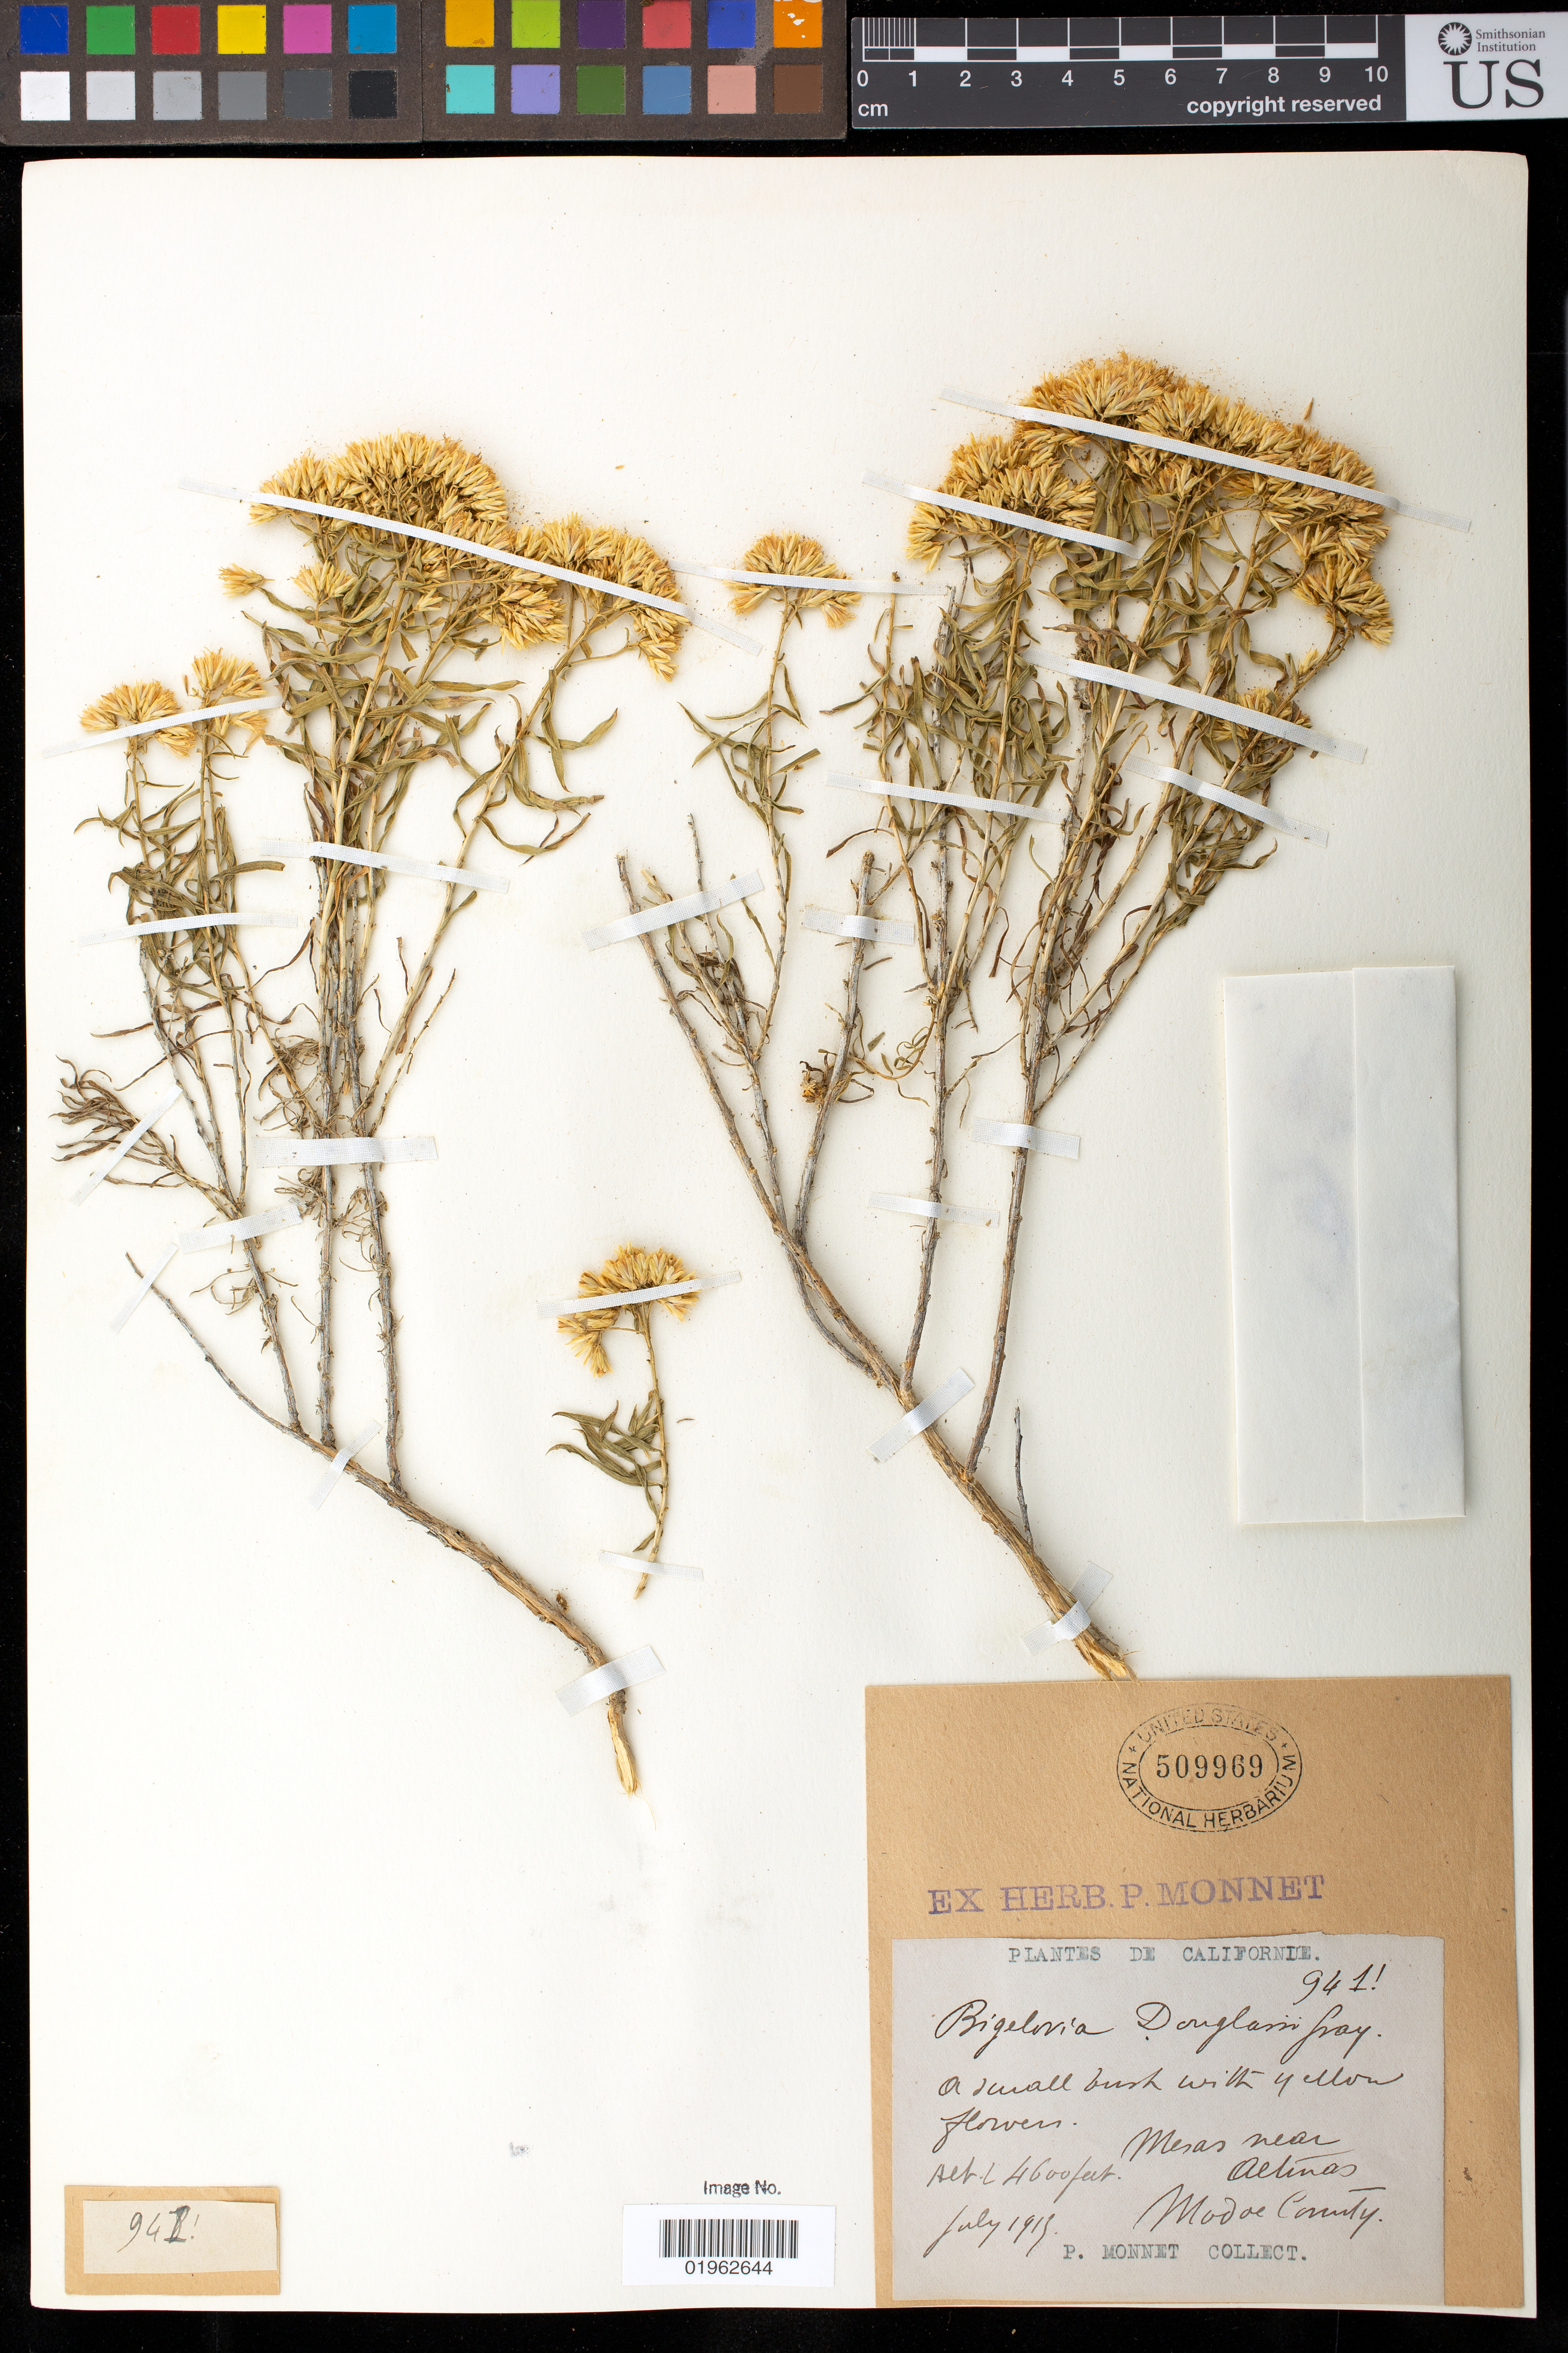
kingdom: Plantae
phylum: Tracheophyta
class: Magnoliopsida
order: Asterales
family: Asteraceae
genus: Chrysothamnus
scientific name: Chrysothamnus viscidiflorus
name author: (Hook.) Nutt.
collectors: P. Monnet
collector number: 941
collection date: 1913-07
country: United States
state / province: California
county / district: Modoc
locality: Mesas near Alturas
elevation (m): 1402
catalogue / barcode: US 509969